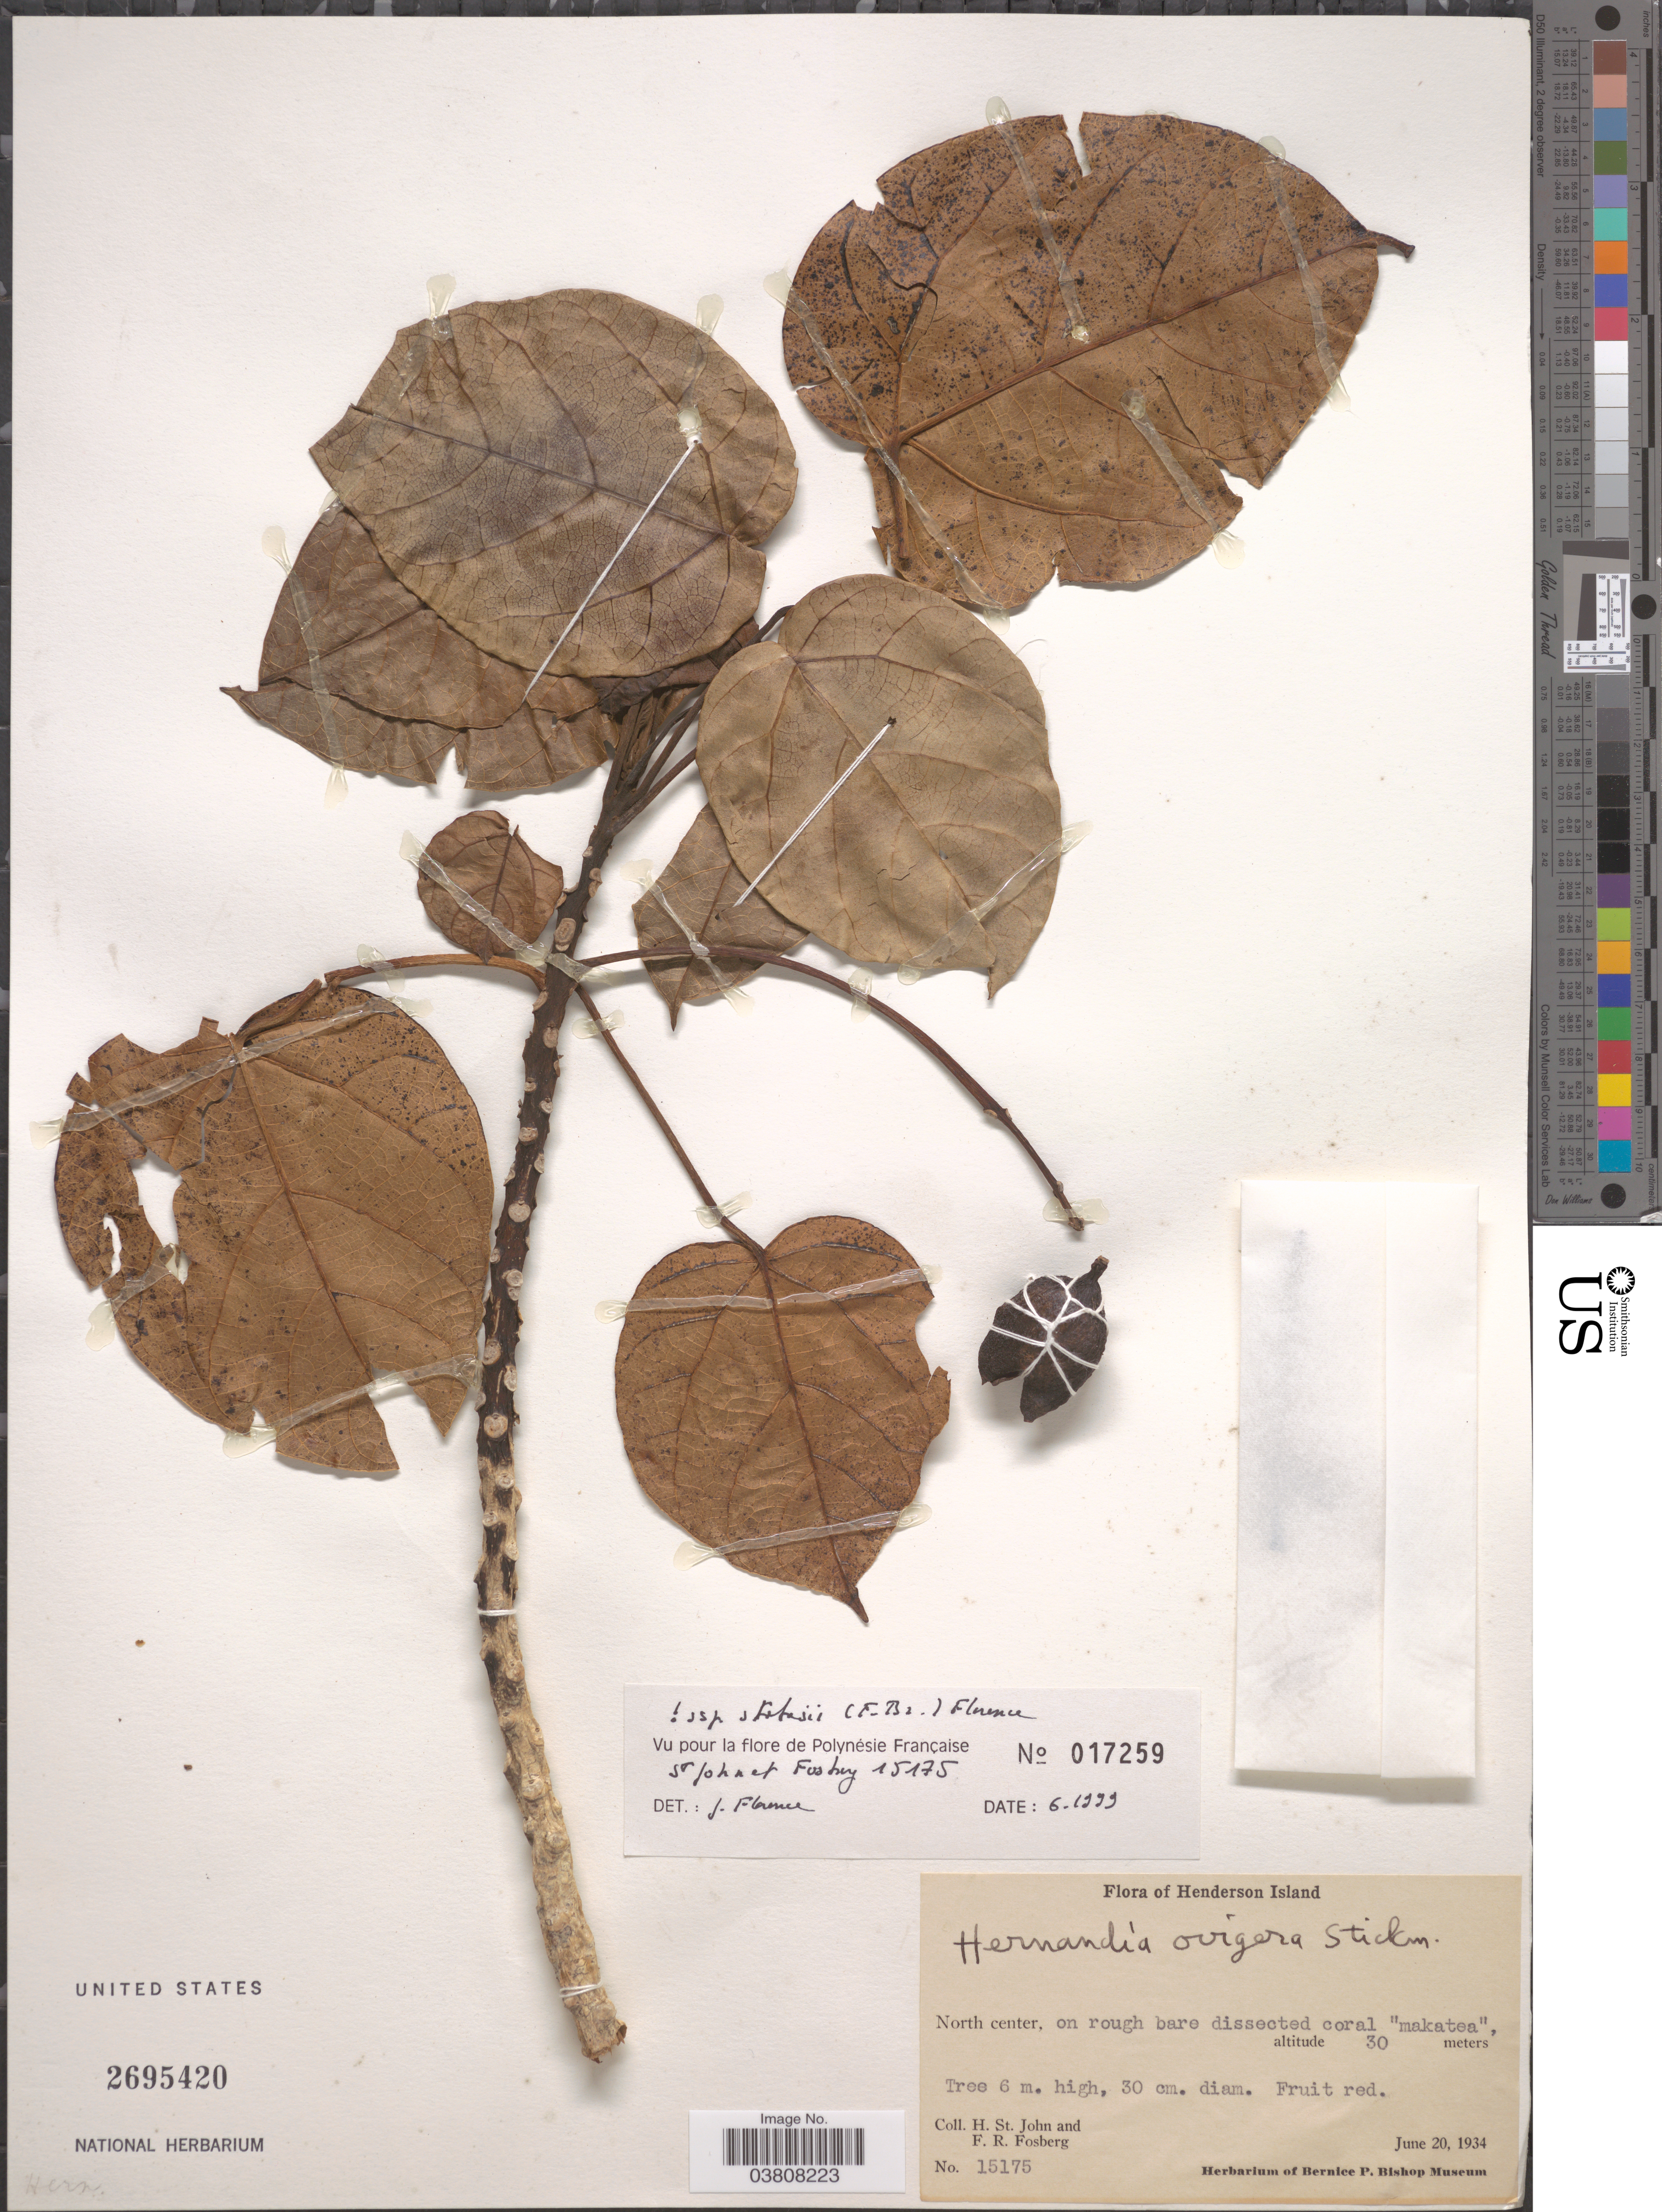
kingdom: Plantae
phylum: Tracheophyta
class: Magnoliopsida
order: Laurales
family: Hernandiaceae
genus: Hernandia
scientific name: Hernandia ovigera var. stokesi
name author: F. Br.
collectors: H. St. John & F. R. Fosberg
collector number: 15175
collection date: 1934-06-20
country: Pitcairn Islands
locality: Henderson Island. North center.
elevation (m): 30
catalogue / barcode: US 2695420